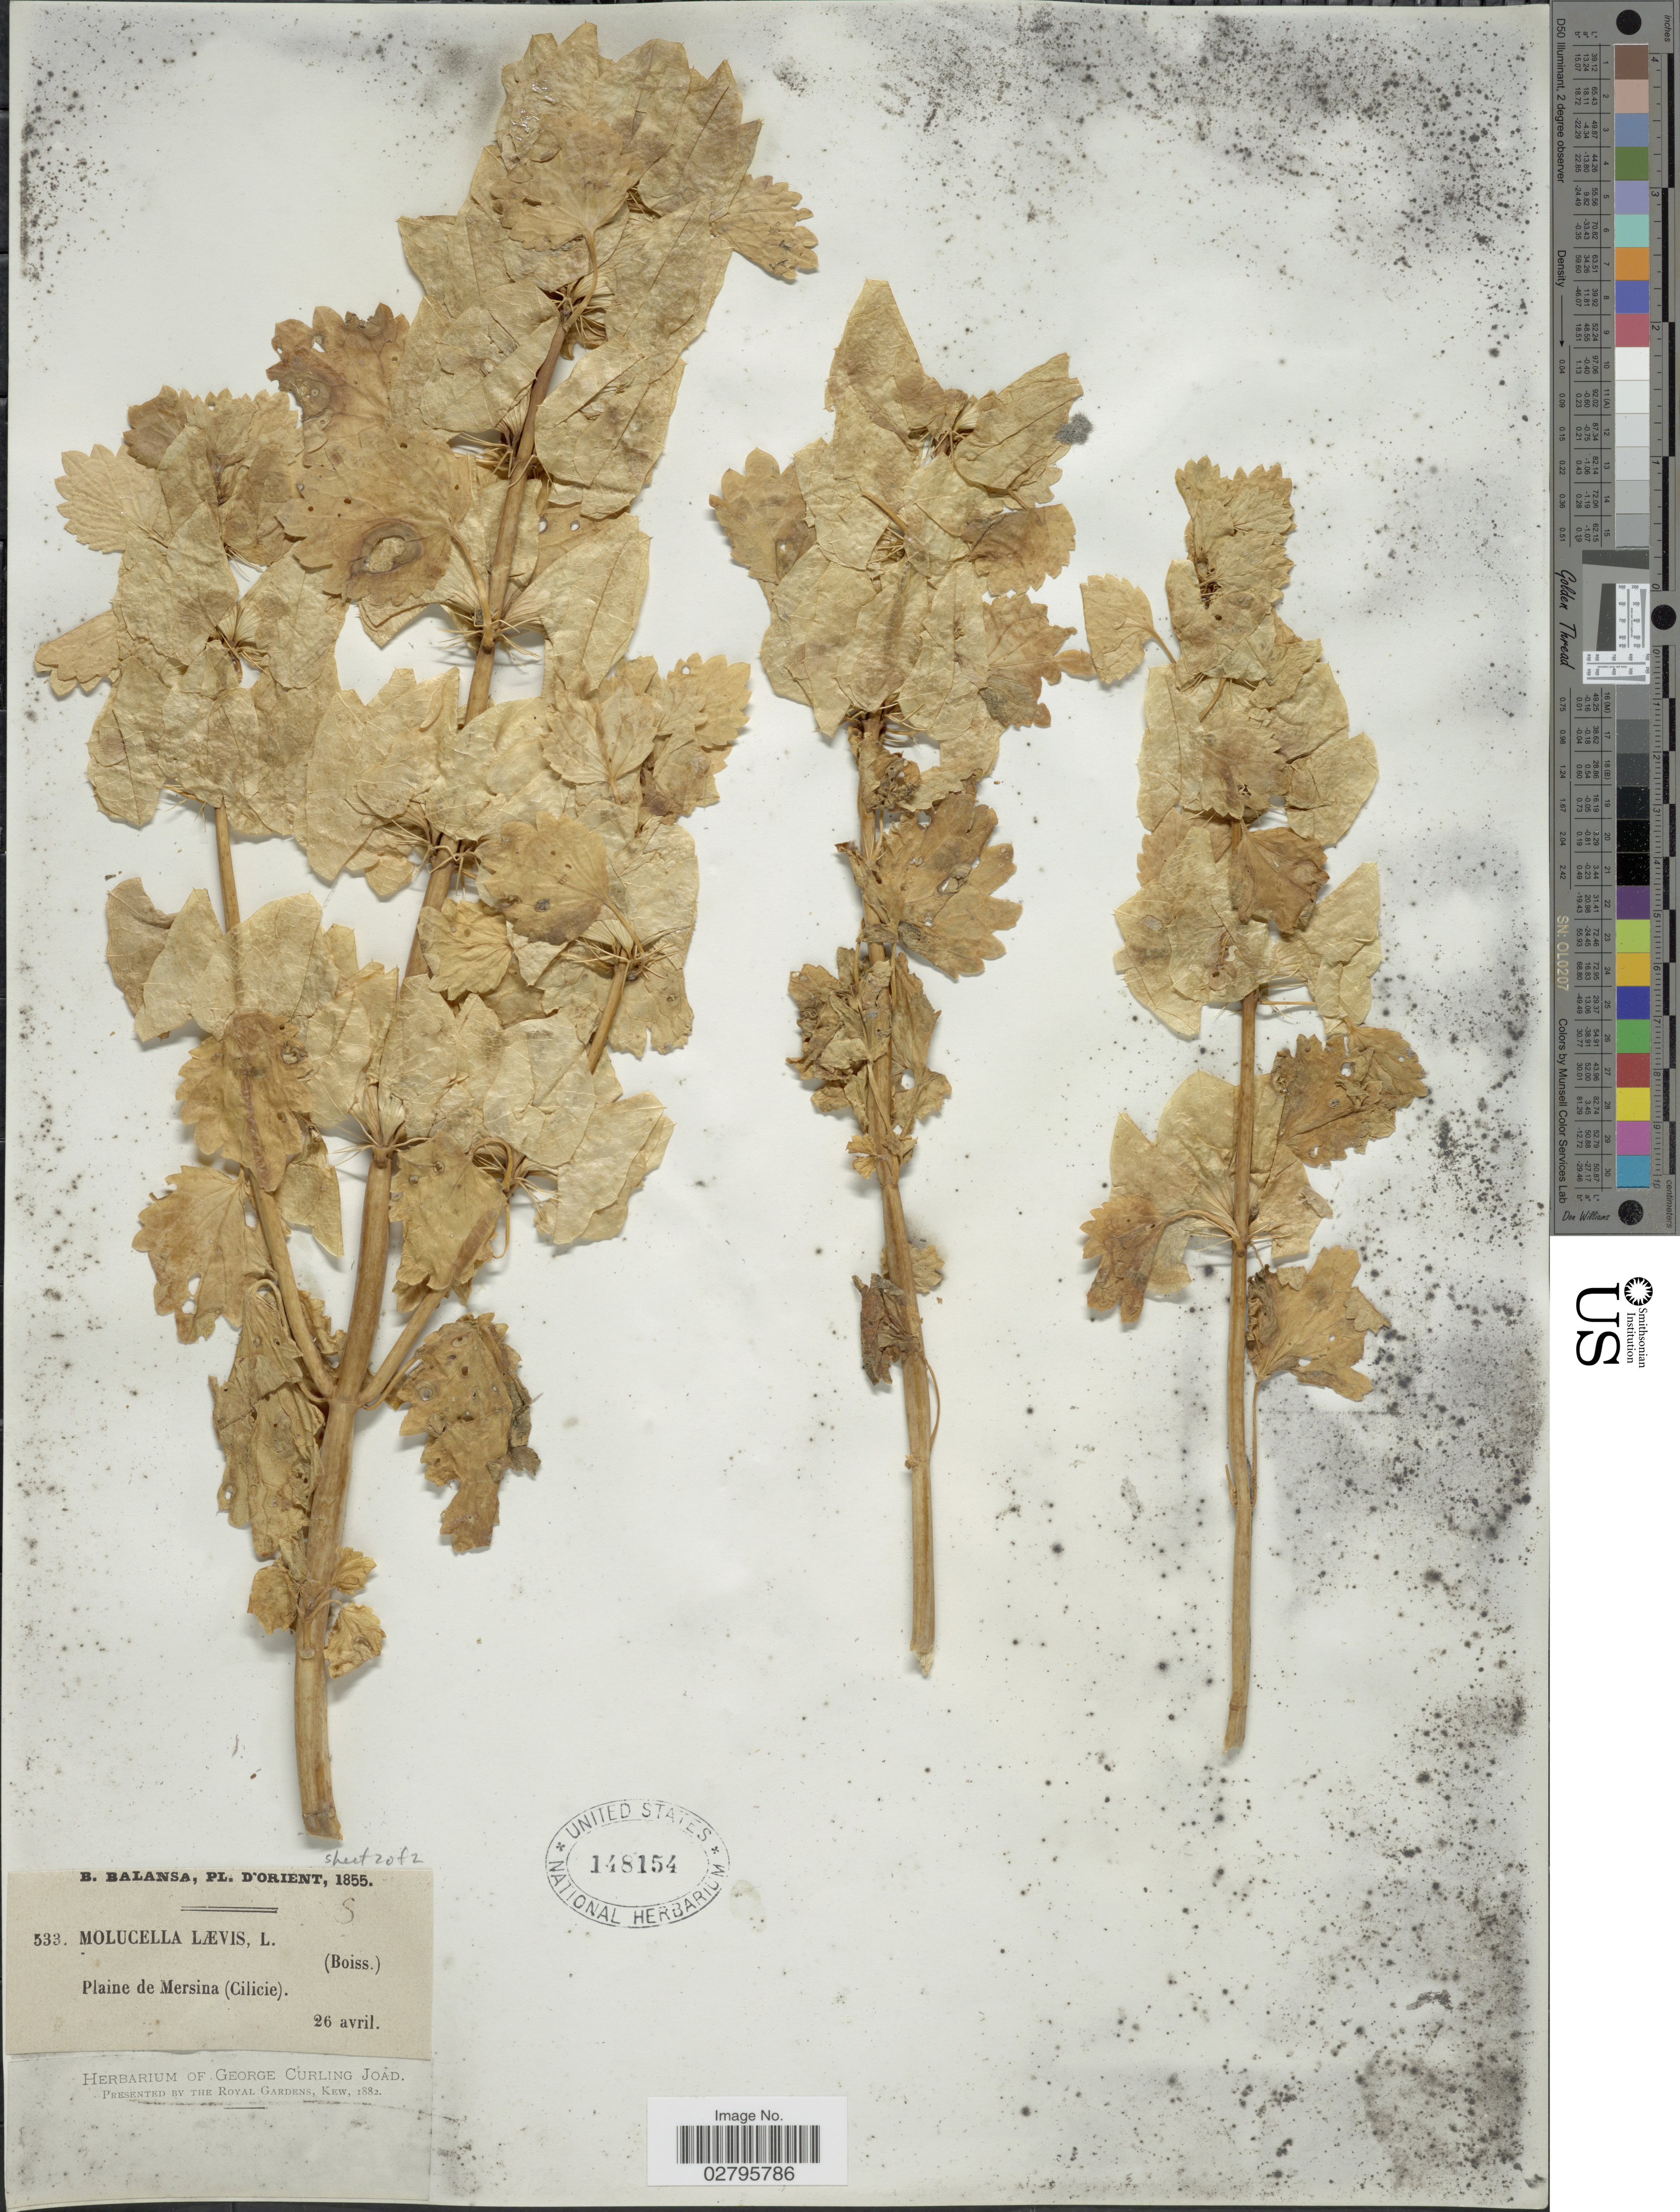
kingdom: Plantae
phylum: Tracheophyta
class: Magnoliopsida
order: Lamiales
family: Lamiaceae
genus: Moluccella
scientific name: Moluccella laevis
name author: L.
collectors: B. Balansa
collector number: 533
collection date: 1855-04-26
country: Turkey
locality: D'Orient, Plaine de Mersina (Cilicie)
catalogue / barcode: US 148154